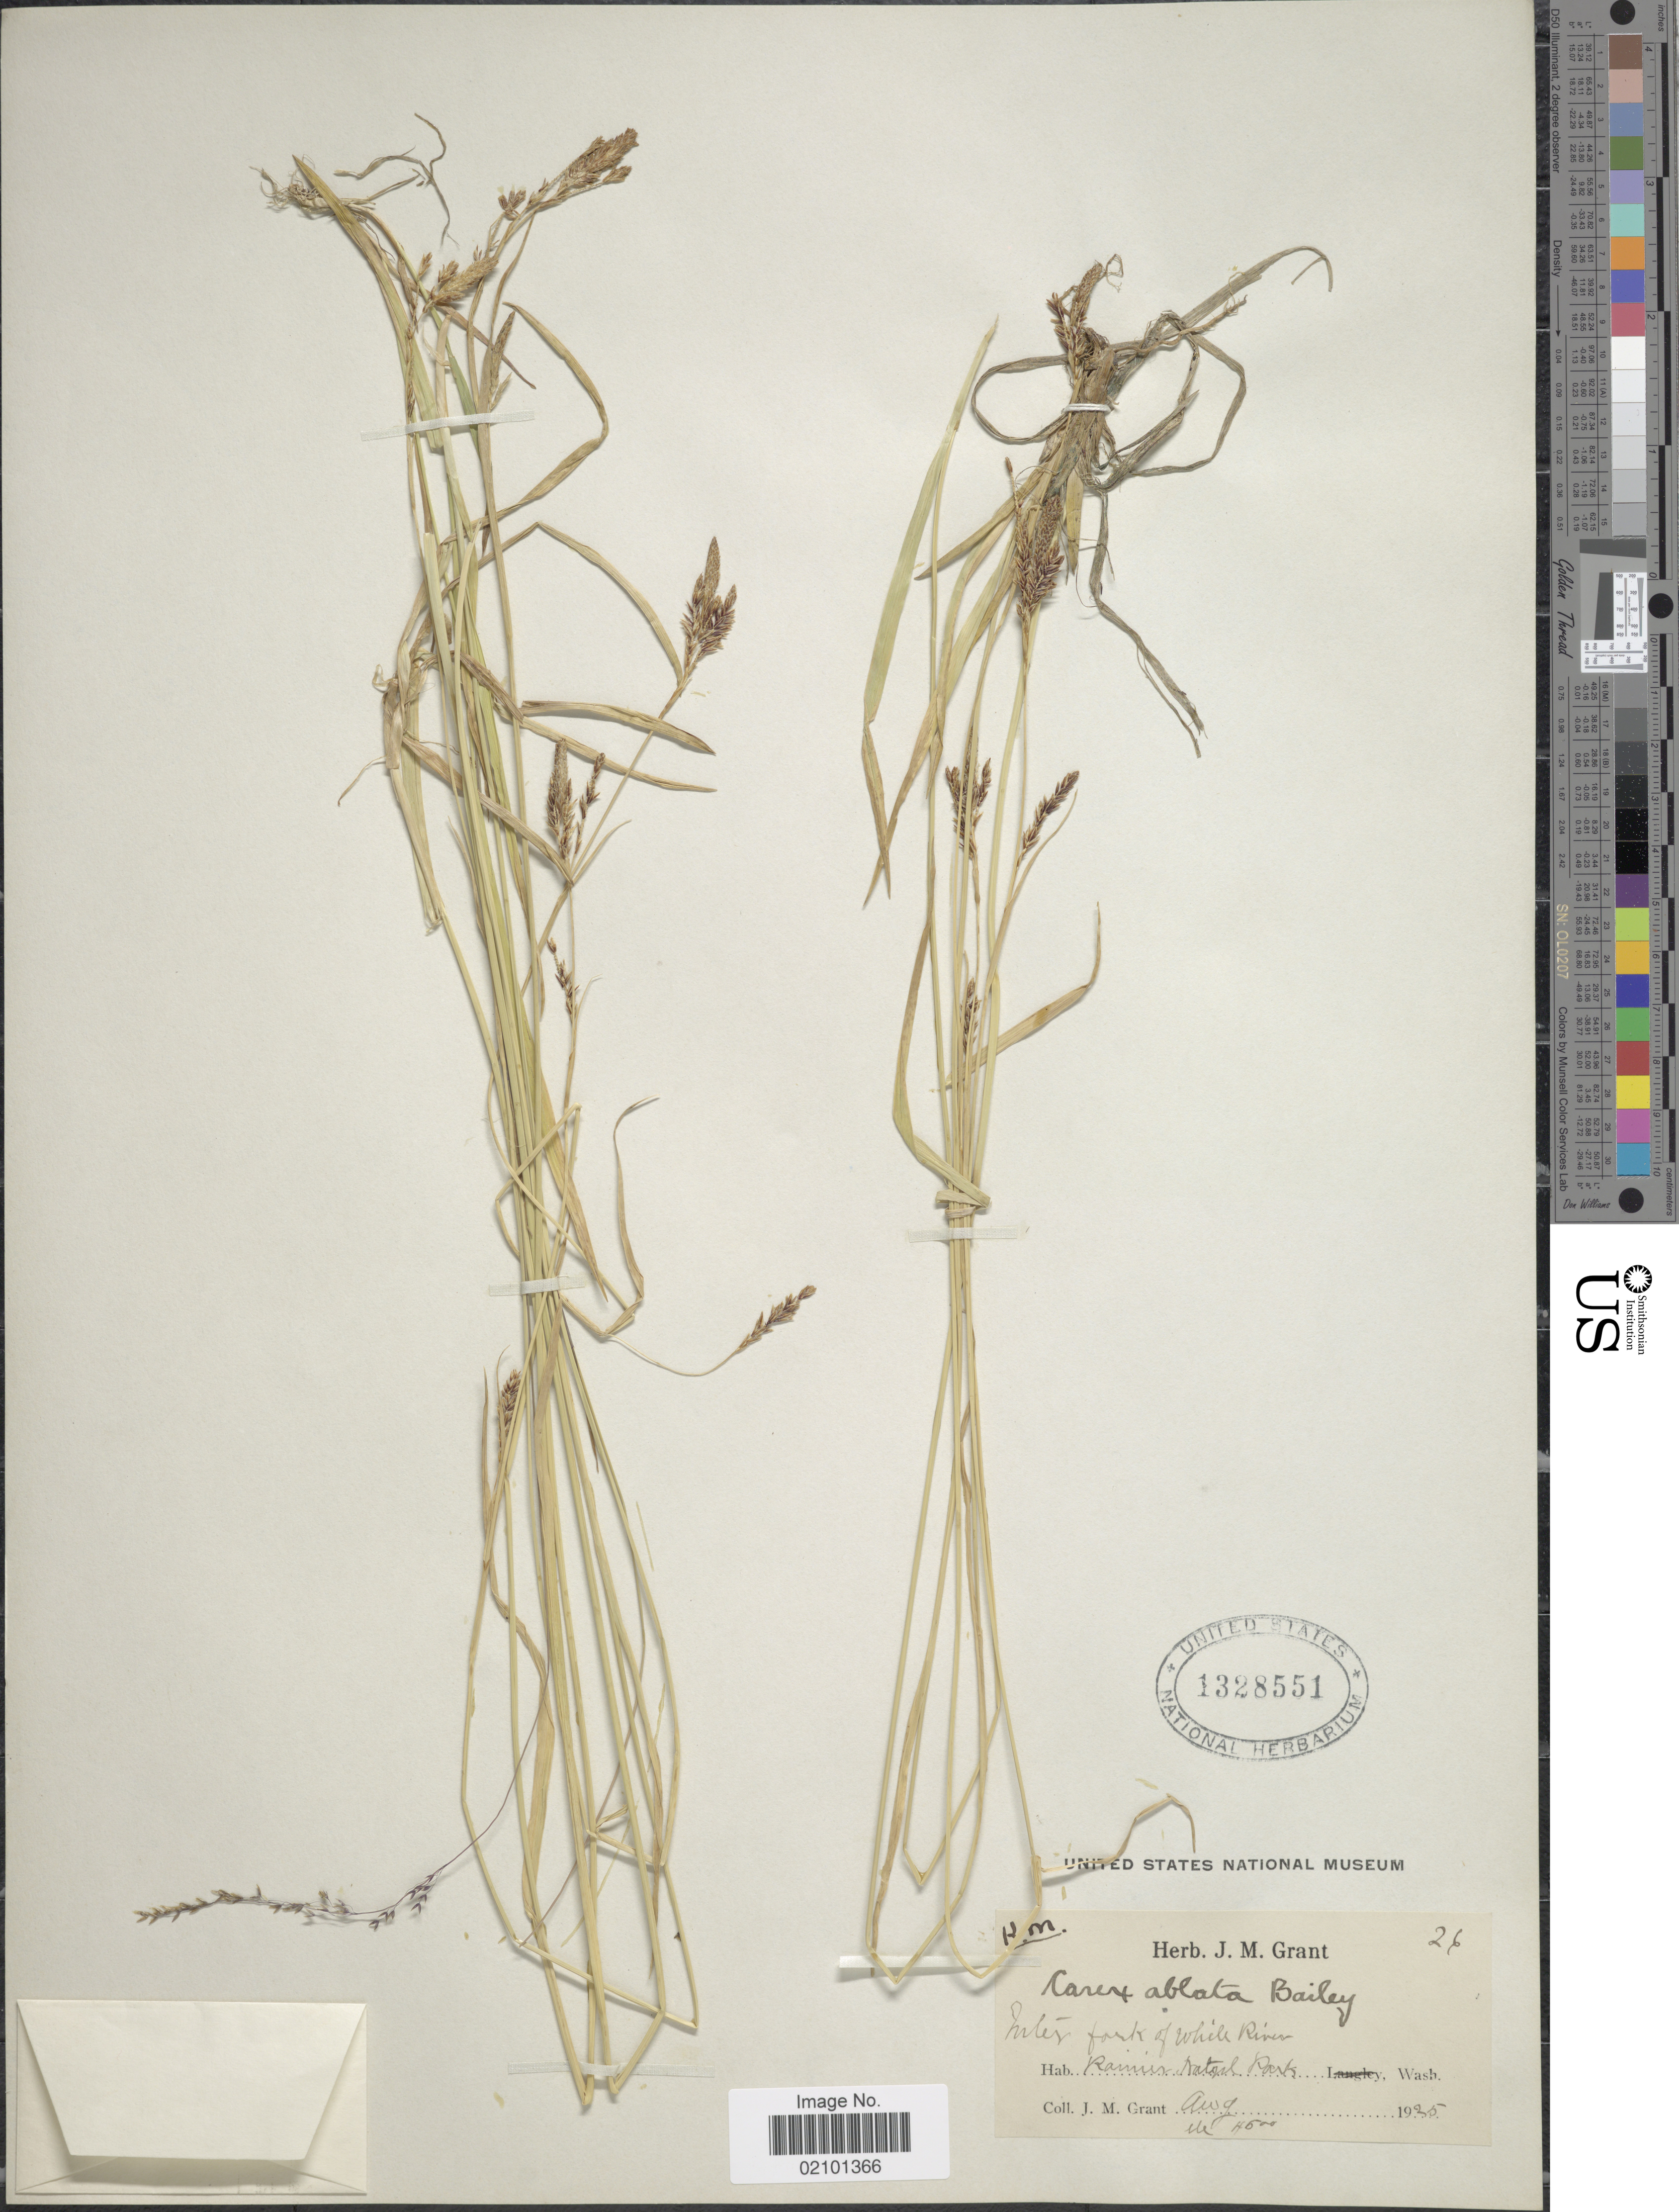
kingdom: Plantae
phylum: Tracheophyta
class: Liliopsida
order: Poales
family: Cyperaceae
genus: Carex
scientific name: Carex ablata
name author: L.H. Bailey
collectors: J. M. Grant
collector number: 26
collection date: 1925-08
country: United States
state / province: Washington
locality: Rainier Natal. Park.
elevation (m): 4500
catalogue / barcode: US 1328551